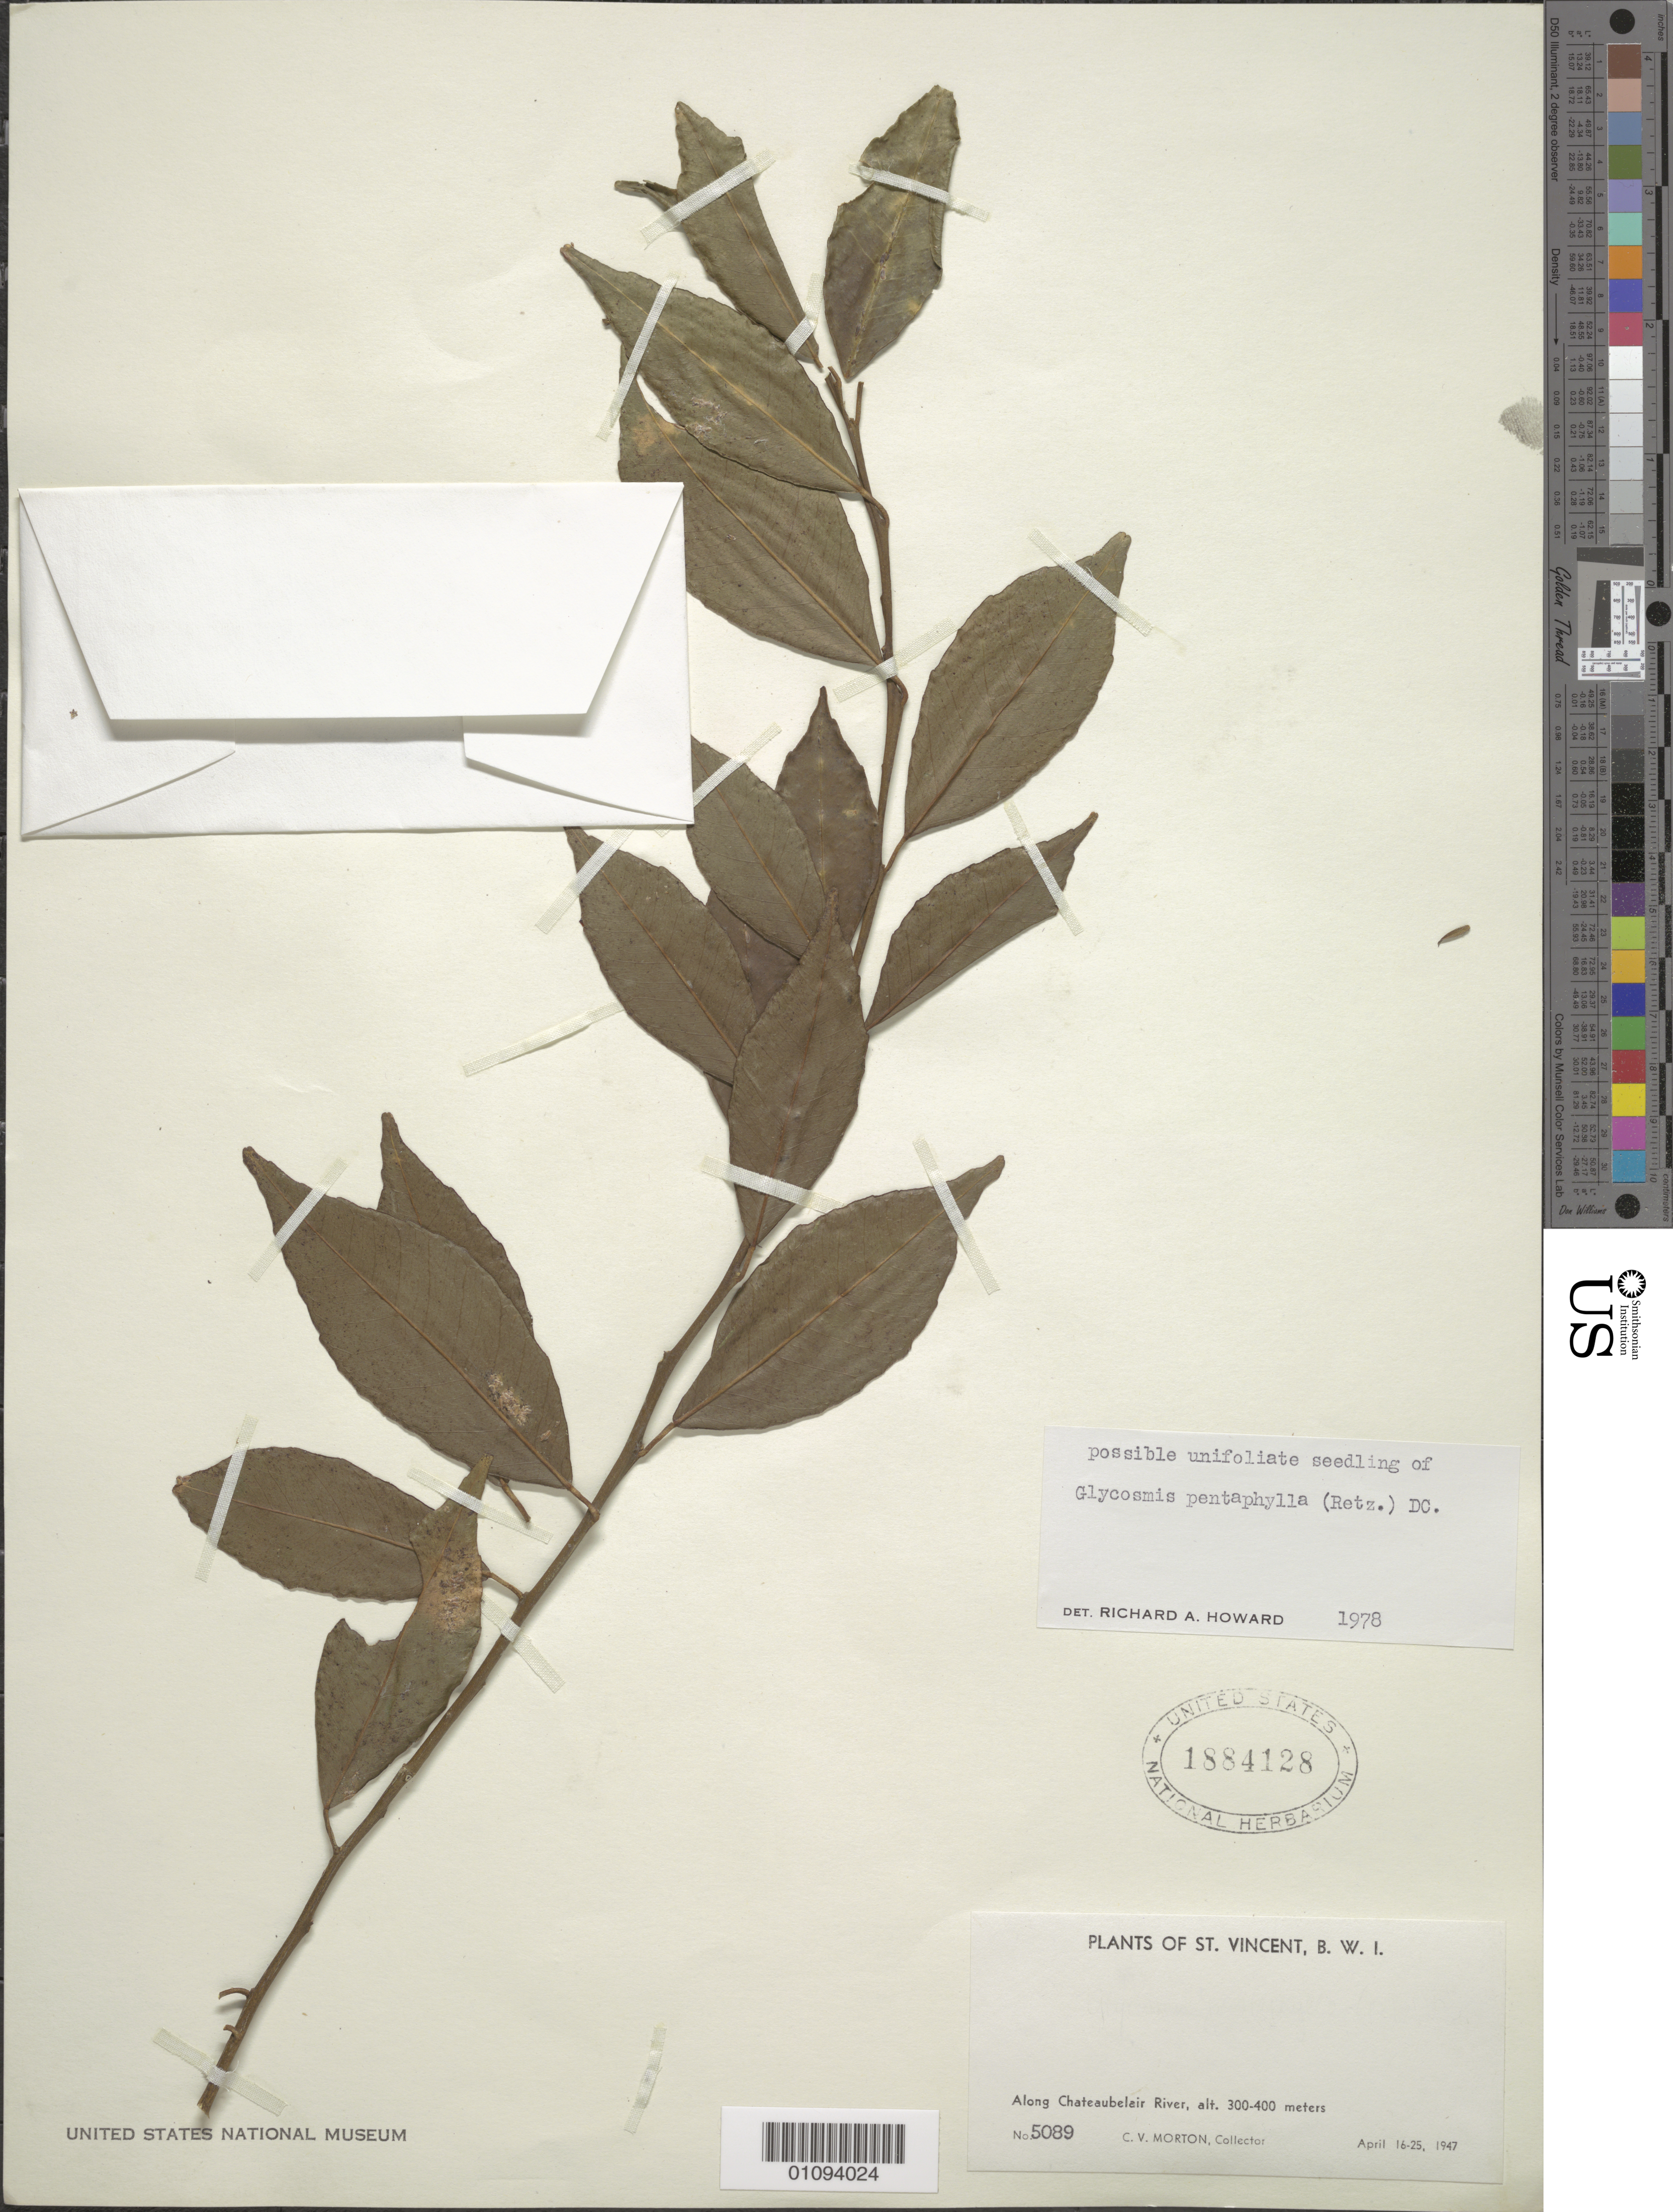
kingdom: Plantae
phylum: Tracheophyta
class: Magnoliopsida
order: Sapindales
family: Rutaceae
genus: Glycosmis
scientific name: Glycosmis pentaphylla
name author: (Retz.) DC.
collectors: C. V. Morton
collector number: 5089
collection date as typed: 16 Apr 1947 to 25 Apr 1947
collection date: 1947-04-16/1947-04-25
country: St. Vincent - Grenadines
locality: Chateaubelair River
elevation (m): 300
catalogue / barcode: US 1884128